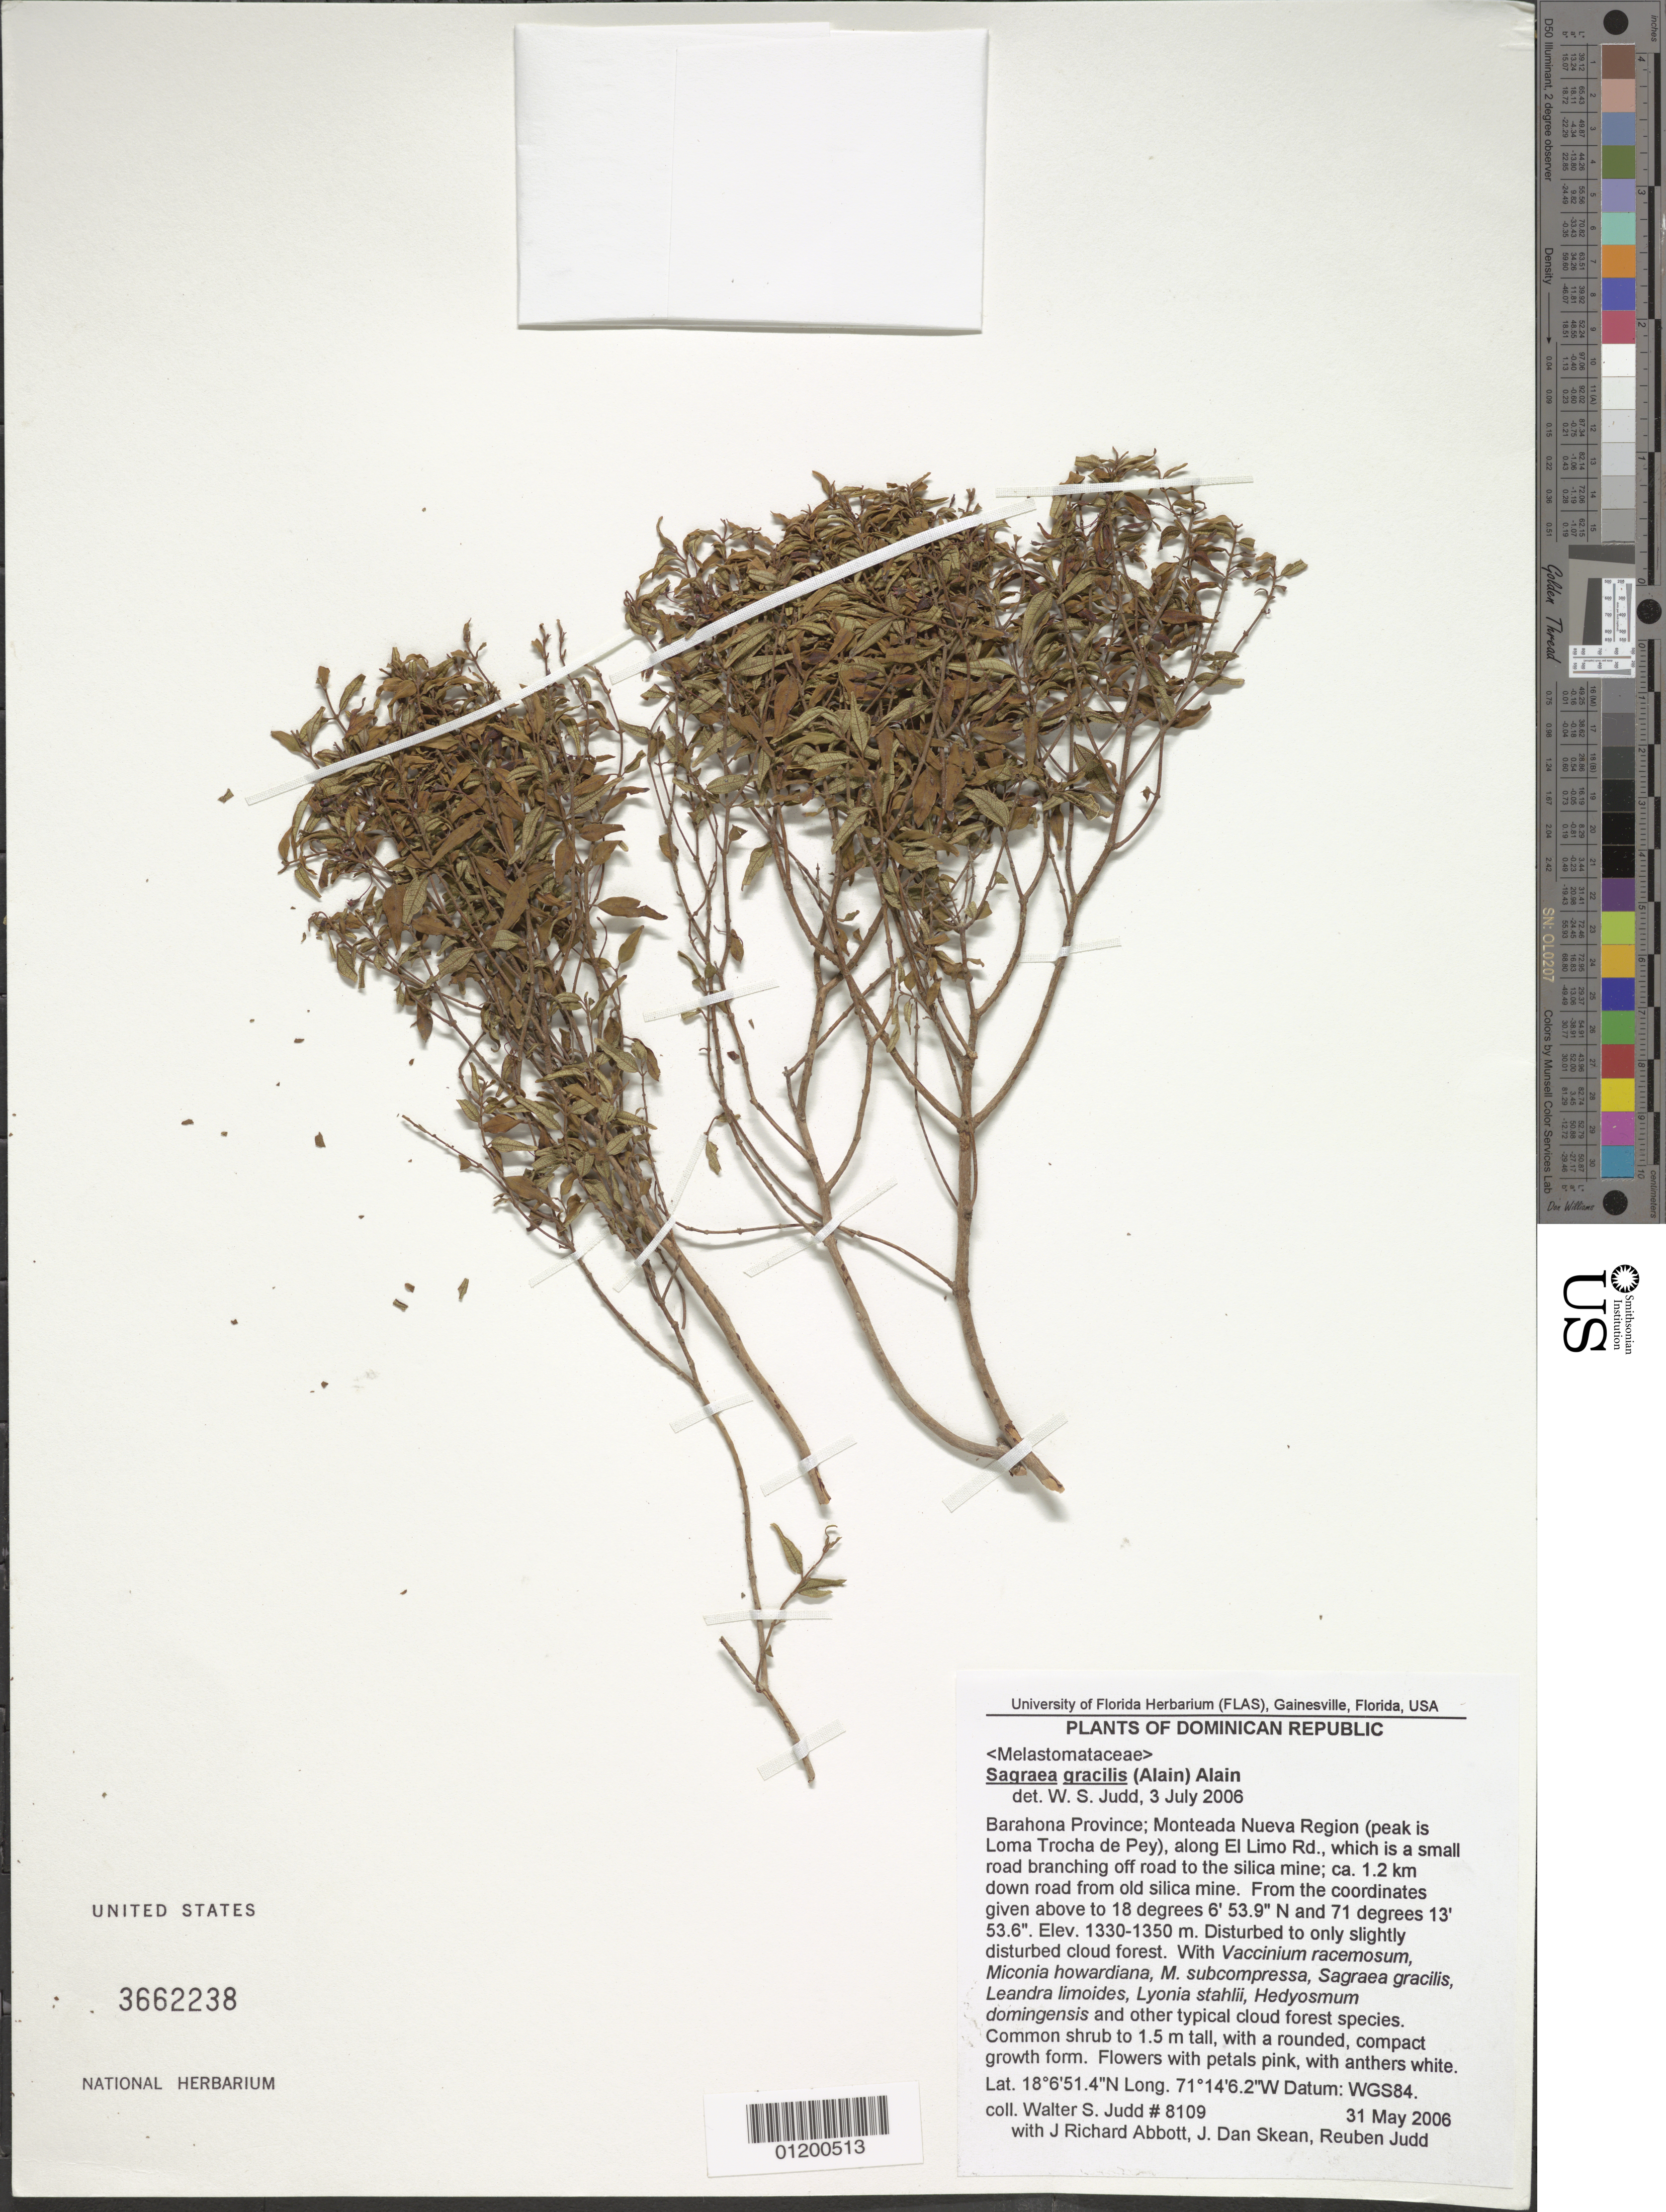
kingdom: Plantae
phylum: Tracheophyta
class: Magnoliopsida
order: Myrtales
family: Melastomataceae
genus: Sagraea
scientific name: Sagraea gracilis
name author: (Alain) Alain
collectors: W. Judd, J. R. Abbott, D. Skean & R. Judd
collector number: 8109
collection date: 2006-05-31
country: Dominican Republic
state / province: Barahona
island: Hispaniola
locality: Monteada Nueva Region (peak is Loma Trocha de Pey), along El Limo Road, which is a small road branching off road to the silica mine; ca. 1.2 km down road from old silica mine. From the coordinates given above to 18 degrees 6' 53.9" N and 71 degrees 13' 53.6" W.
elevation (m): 1330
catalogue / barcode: US 3662238